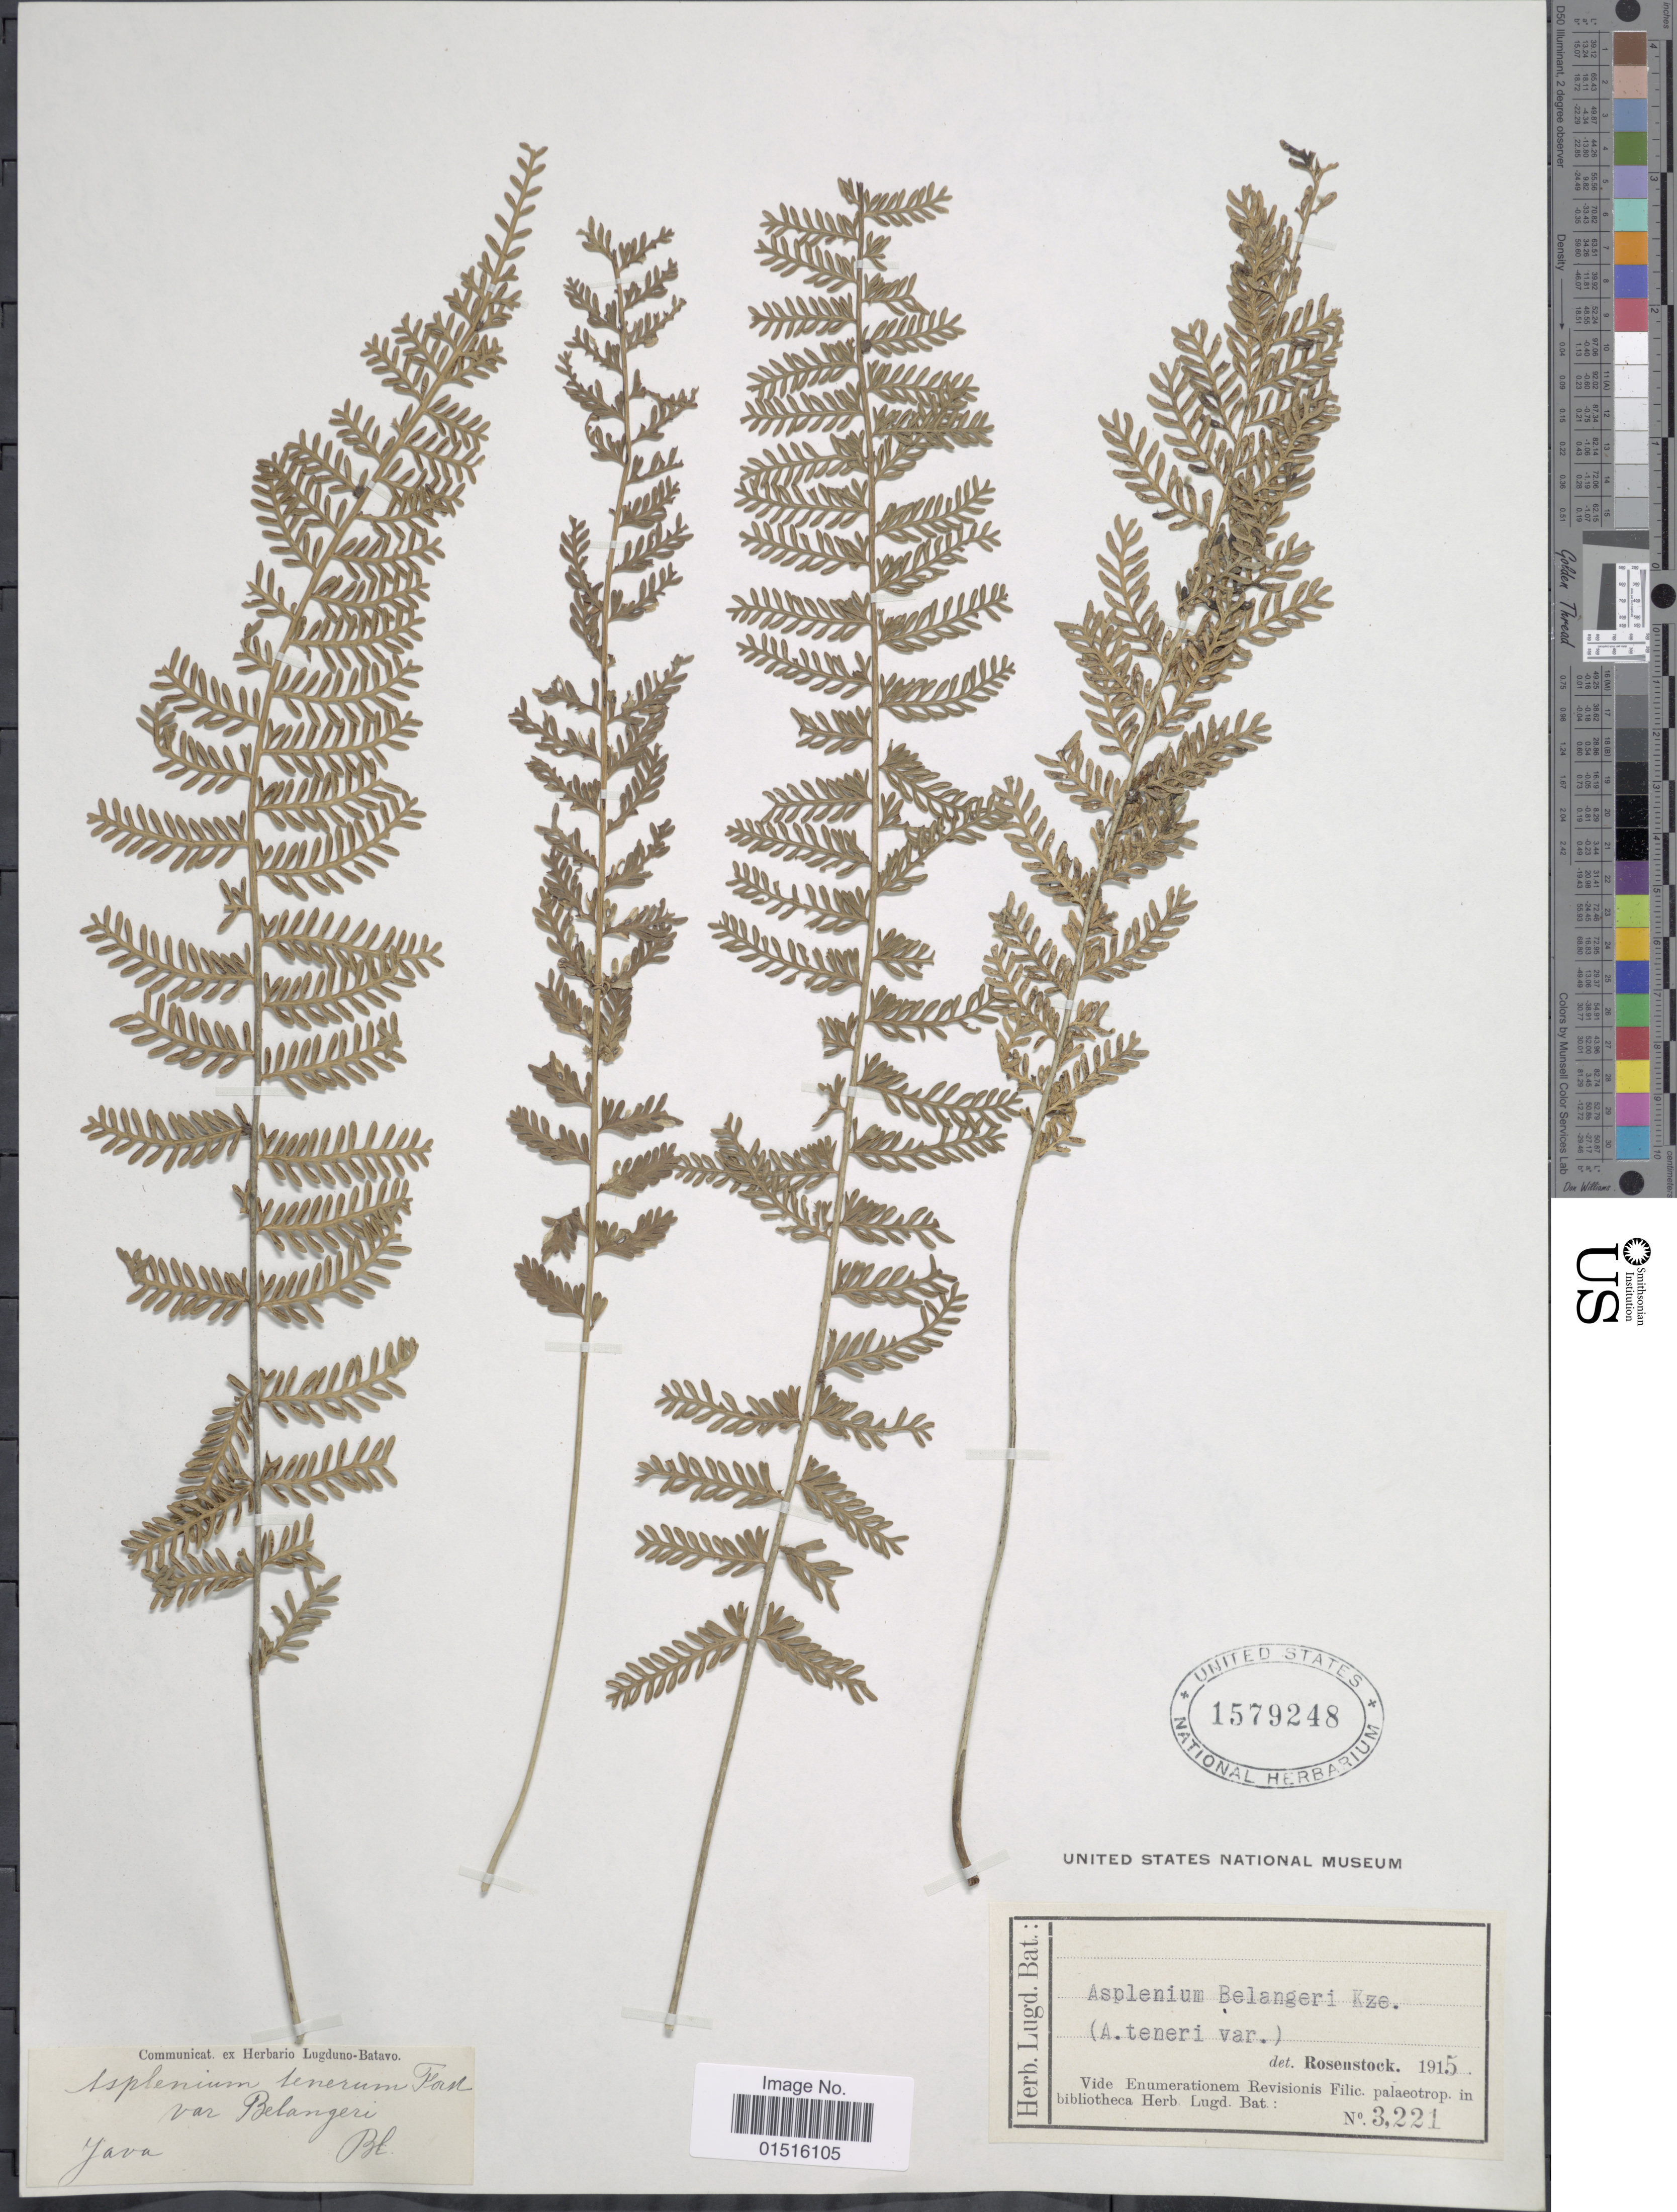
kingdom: Plantae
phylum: Tracheophyta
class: Polypodiopsida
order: Polypodiales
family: Aspleniaceae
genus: Asplenium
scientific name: Asplenium belangeri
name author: Bory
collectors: ex herb. Lugduno-Batavo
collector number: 3221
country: Indonesia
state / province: Java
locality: Java.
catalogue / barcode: US 1579248